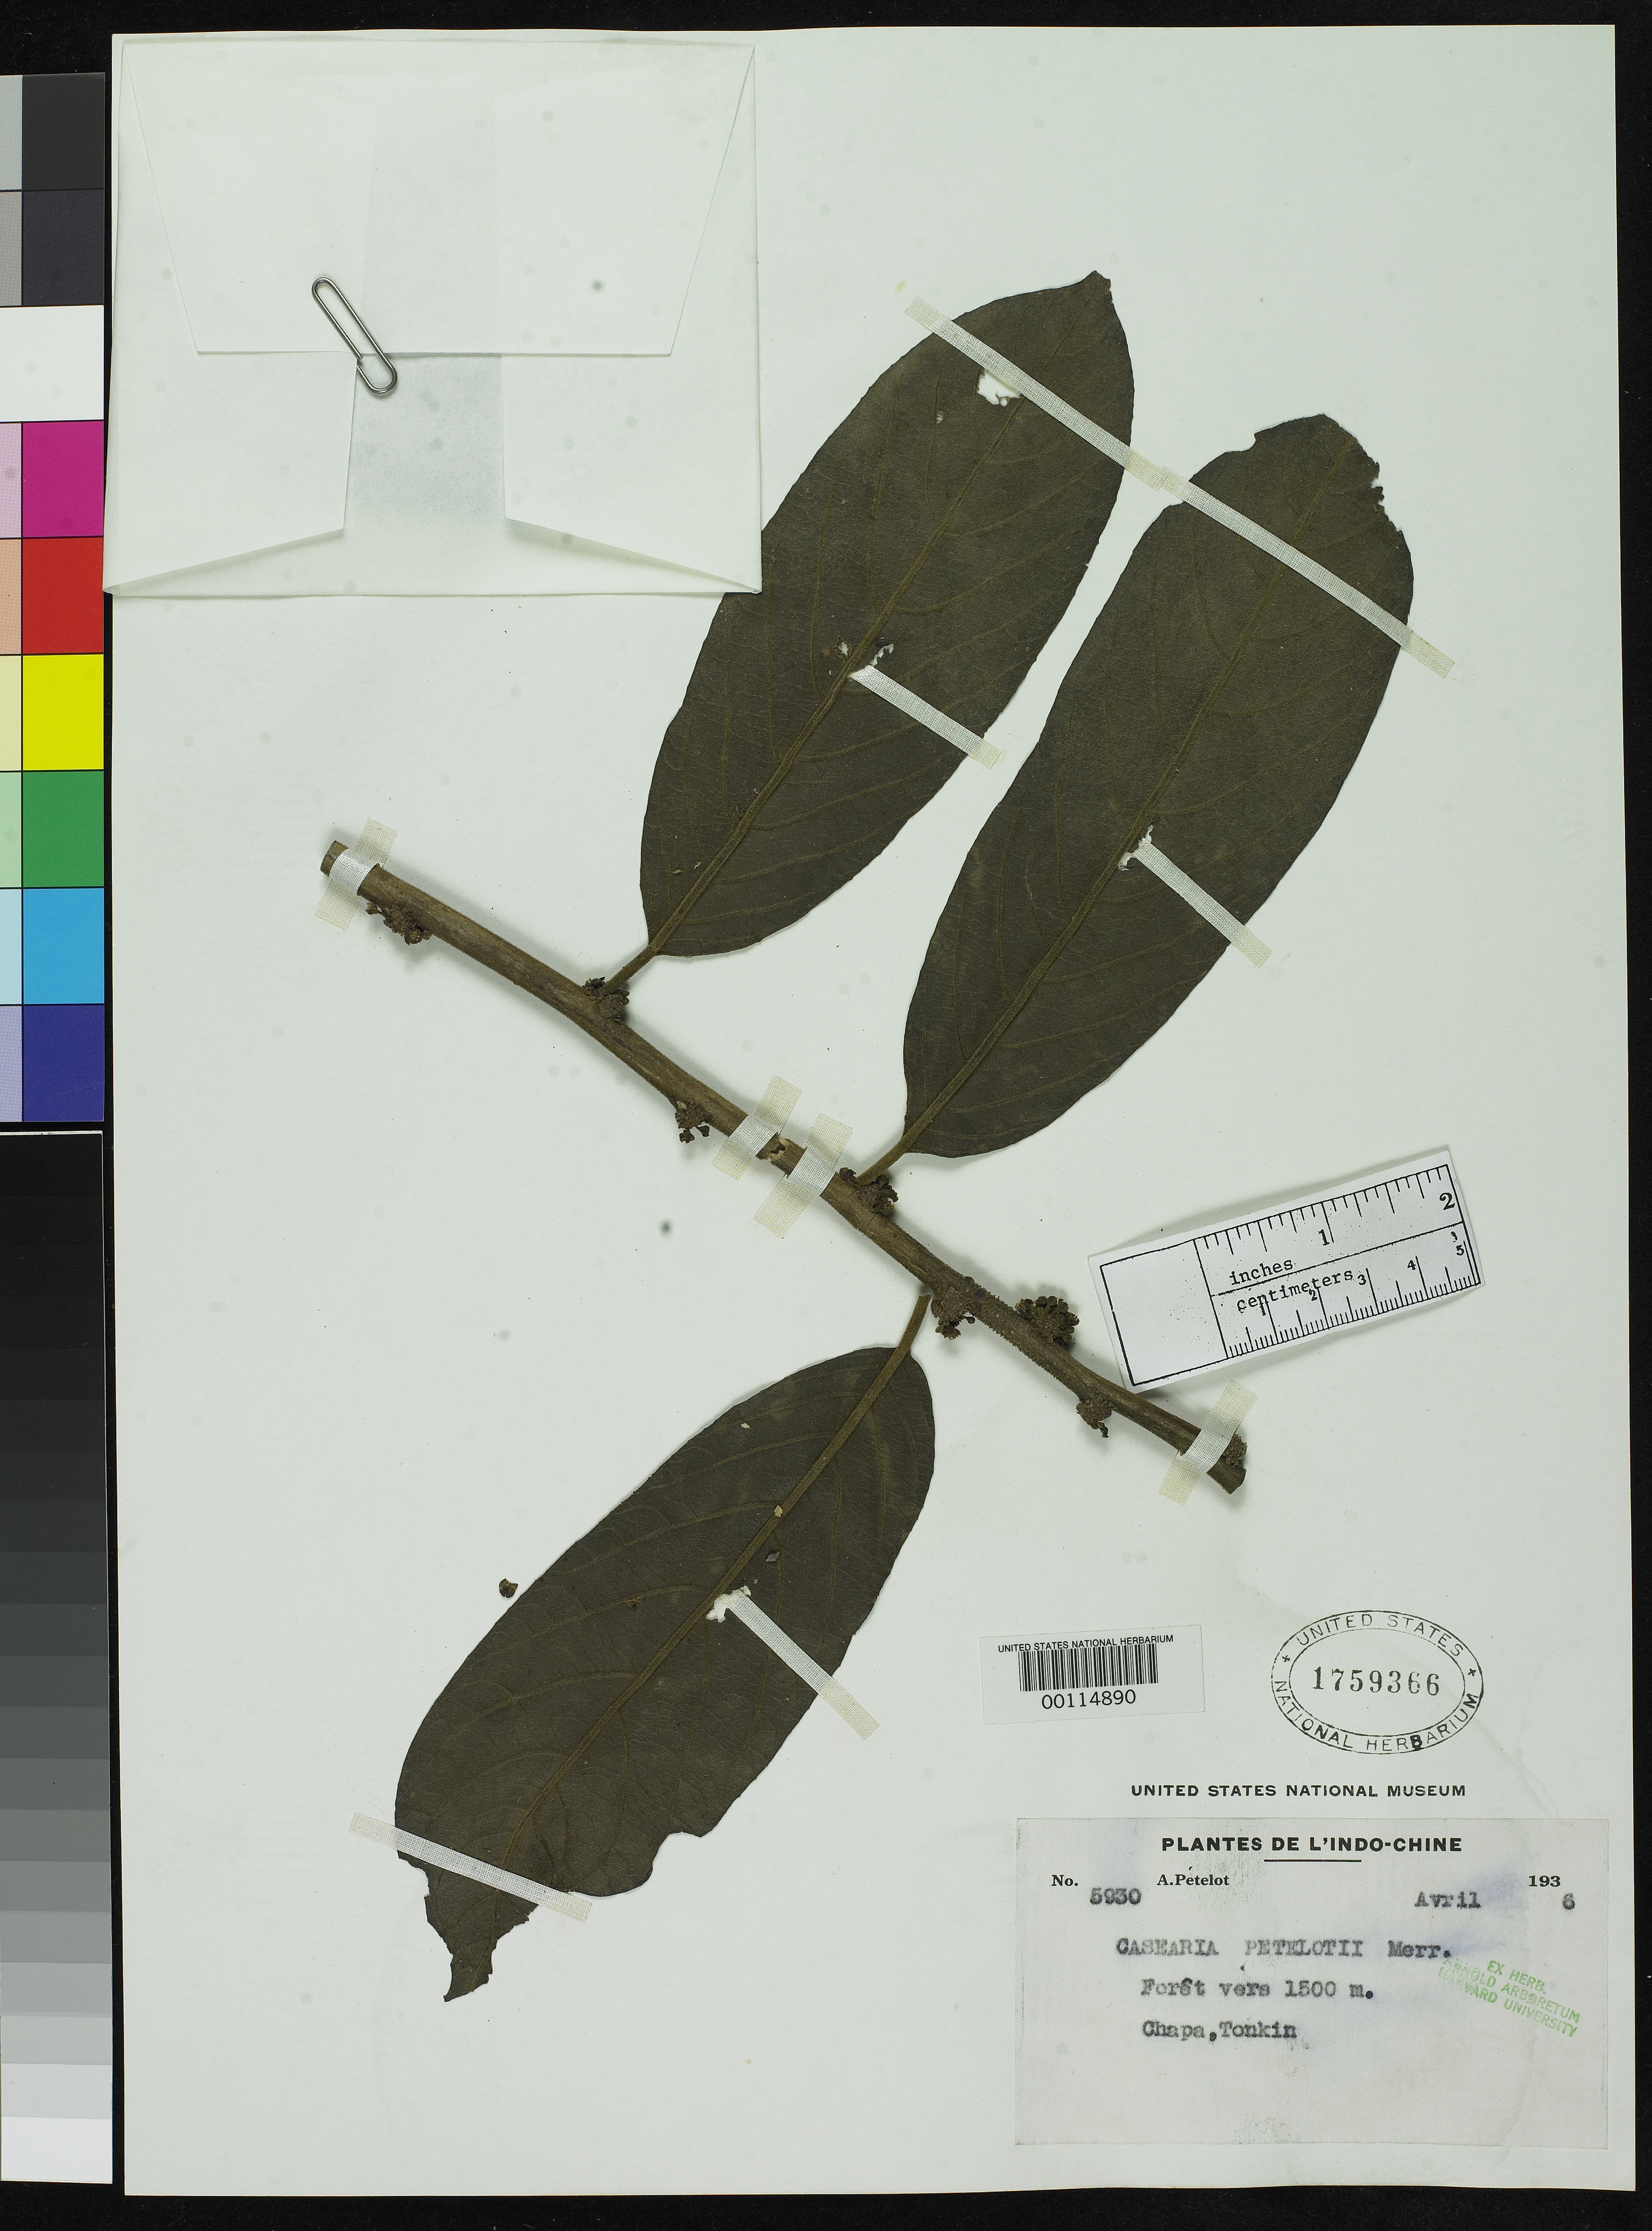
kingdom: Plantae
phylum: Tracheophyta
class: Magnoliopsida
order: Malpighiales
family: Salicaceae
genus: Casearia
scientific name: Casearia petelotii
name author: Merr.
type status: Isotype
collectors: P. A. Pételot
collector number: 5930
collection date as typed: Apr 1936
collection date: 1936-04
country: Vietnam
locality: Tonkin.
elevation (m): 1500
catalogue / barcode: US 1759366